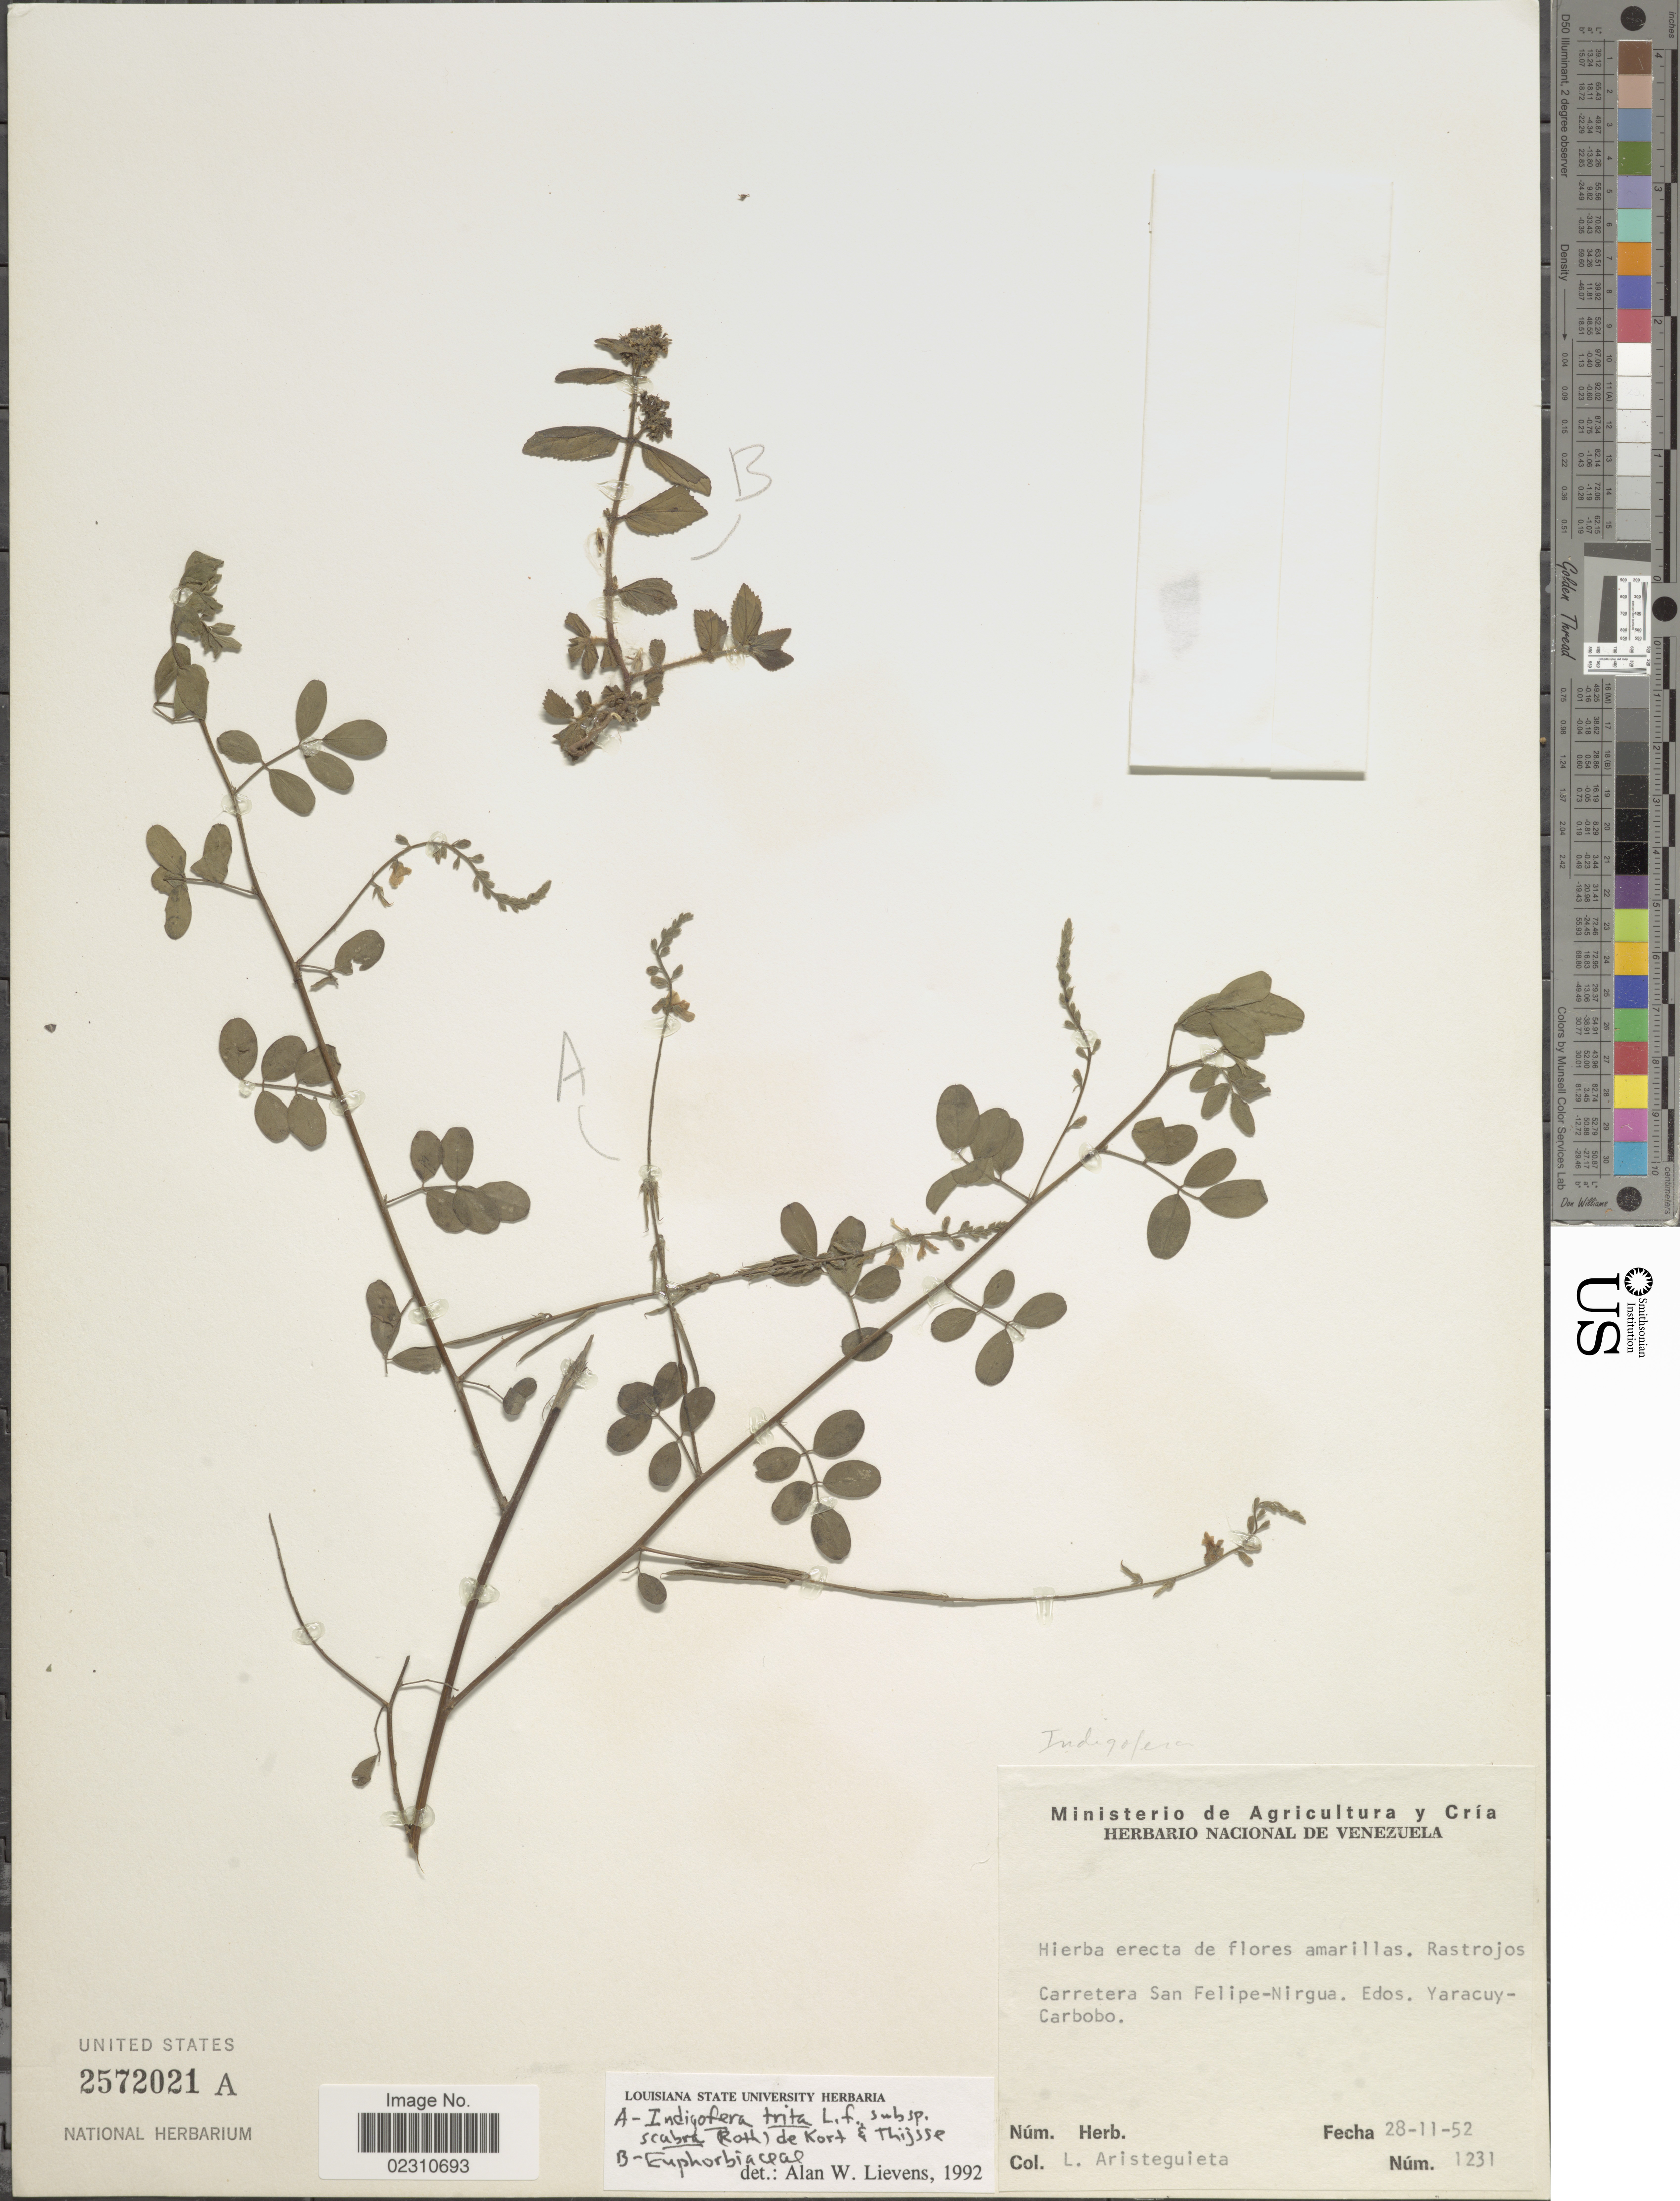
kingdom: Plantae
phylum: Tracheophyta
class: Magnoliopsida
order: Fabales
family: Fabaceae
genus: Indigofera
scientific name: Indigofera trita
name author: L. f.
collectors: L. Aristeguieta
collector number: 1231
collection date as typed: Transcribed d/m/y: 28/11/52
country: Venezuela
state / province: Yaracuy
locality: Carretera San Felipe-Nirgua, Edos, Yaracuy-Carbobo.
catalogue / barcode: US 2572021A